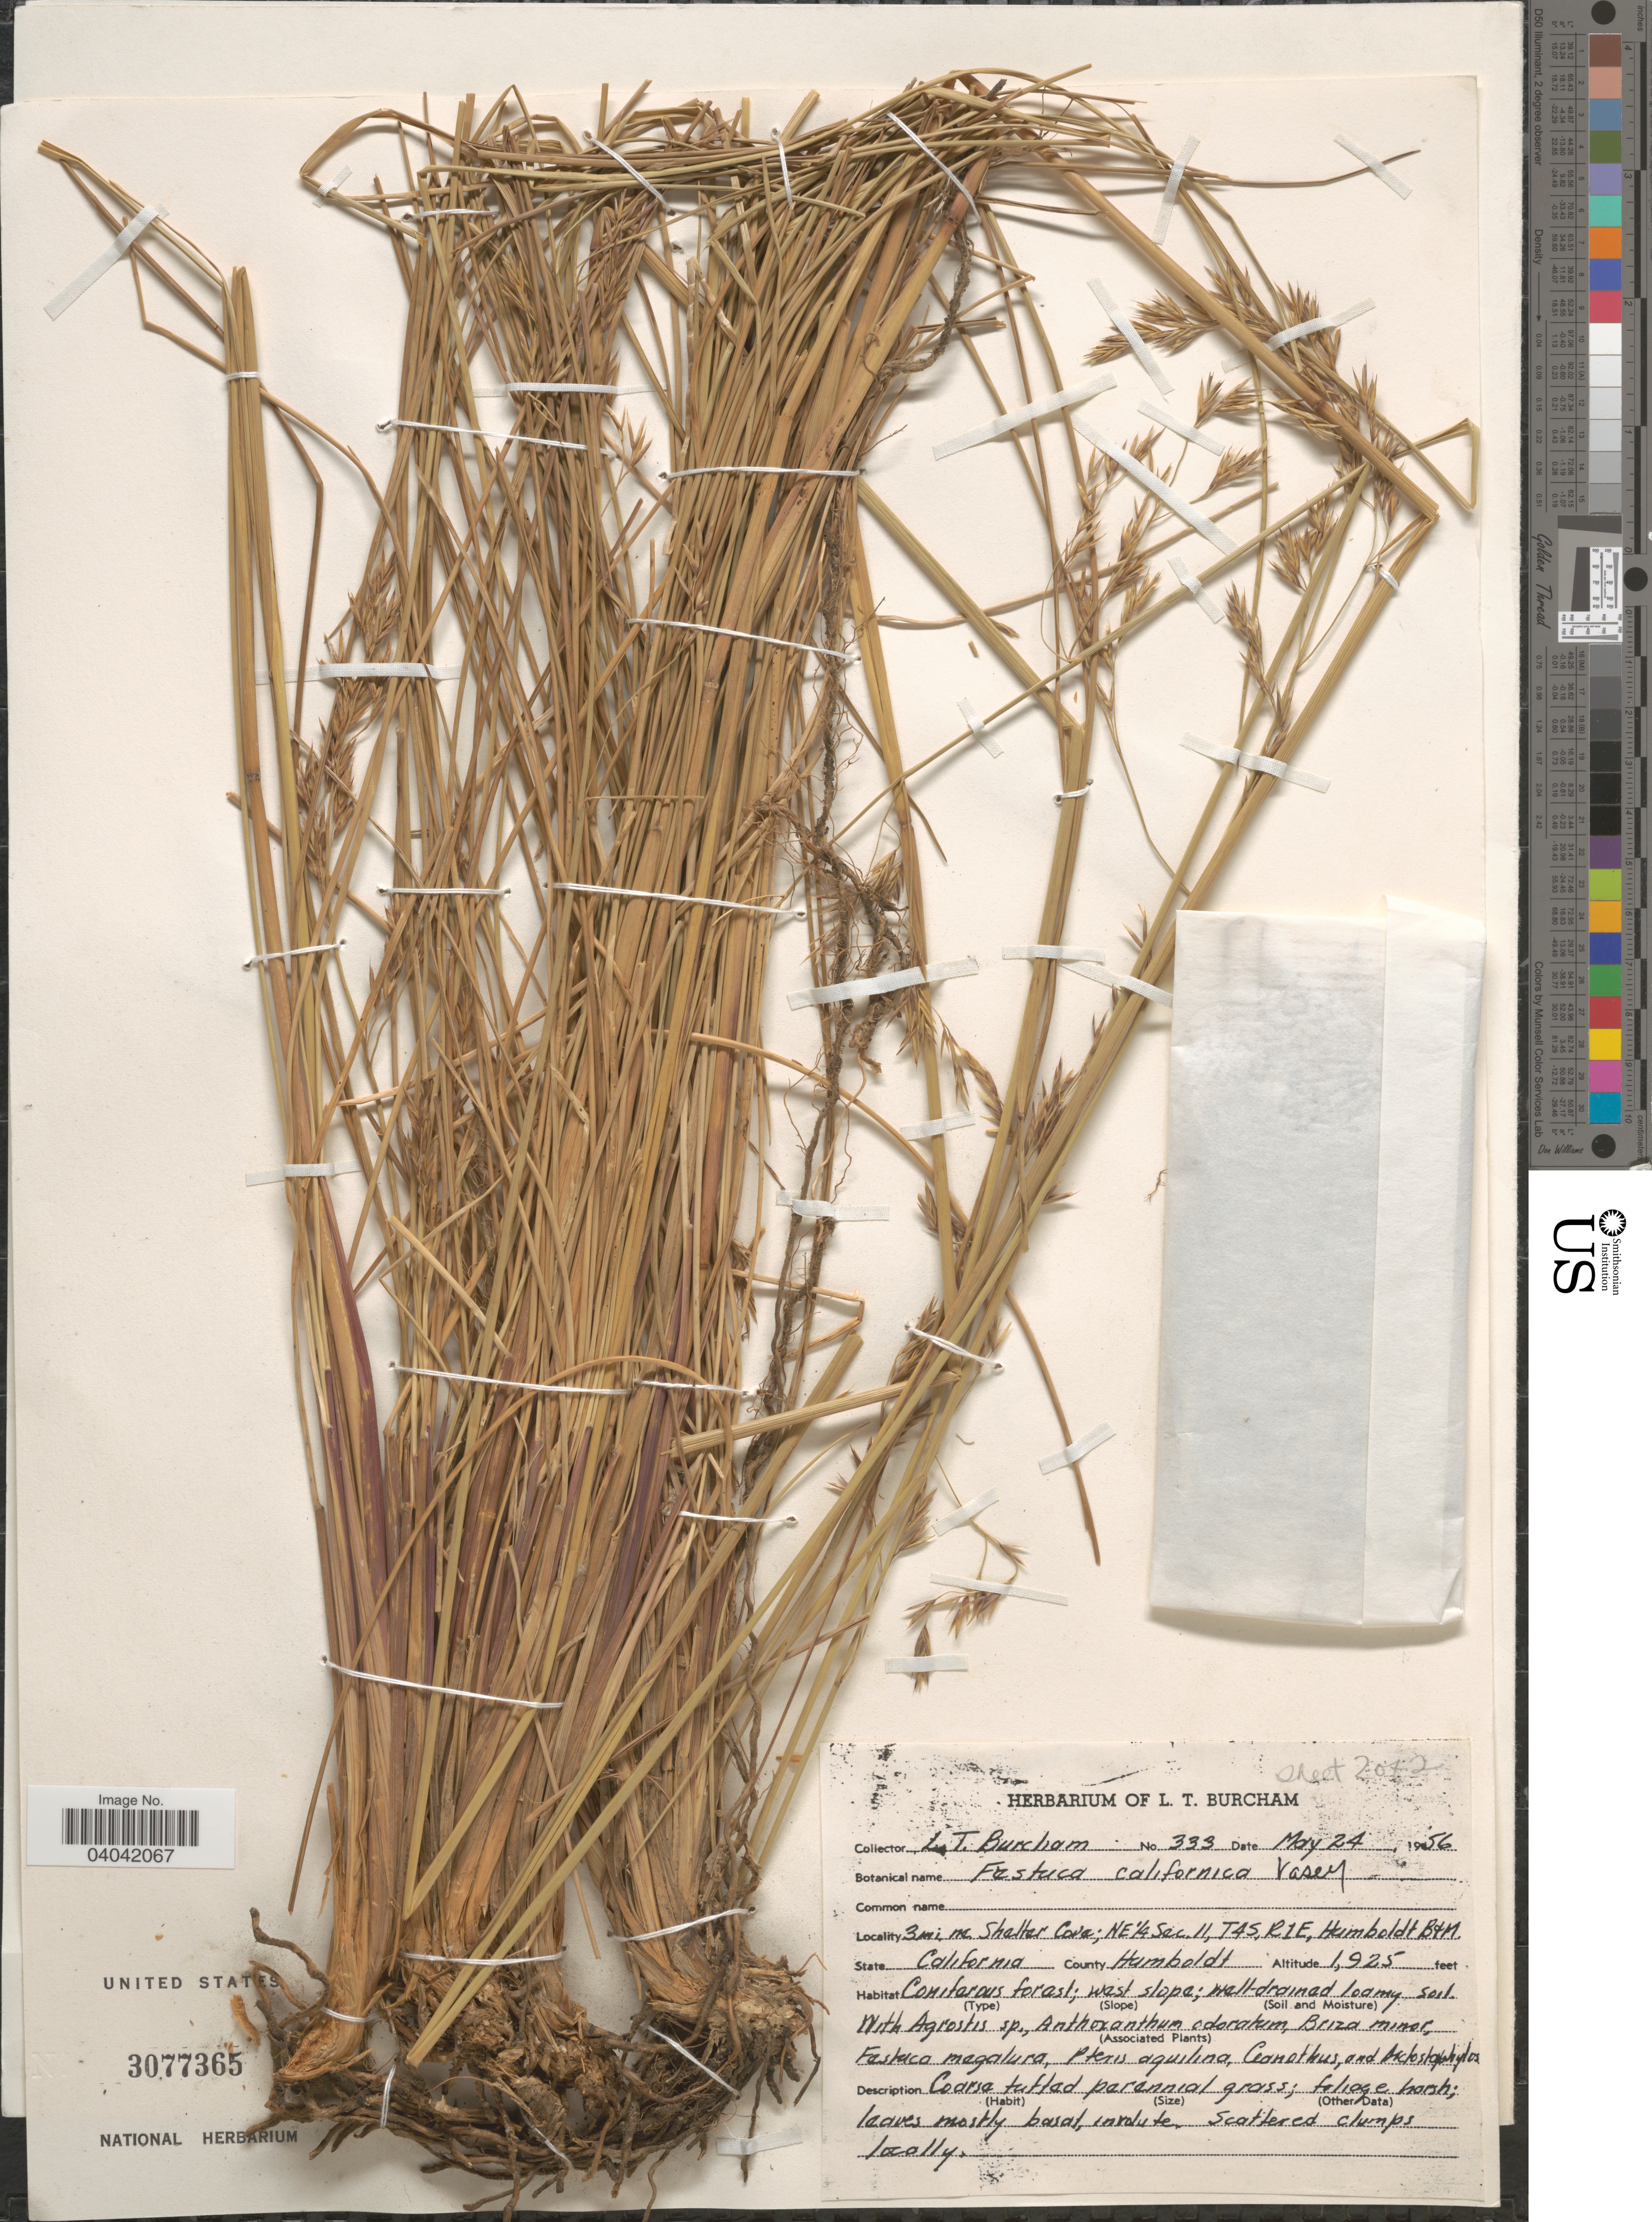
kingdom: Plantae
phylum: Tracheophyta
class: Liliopsida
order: Poales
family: Poaceae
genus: Festuca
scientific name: Festuca californica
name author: Vasey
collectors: L. Burcham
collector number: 333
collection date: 1956-05-24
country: United States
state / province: California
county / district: Humboldt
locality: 3 mi. ne. Shelter Cove; NE¼Sec.11, T4S, R1E, Humboldt B&M. County Humboldt.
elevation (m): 587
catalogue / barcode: US 3077365